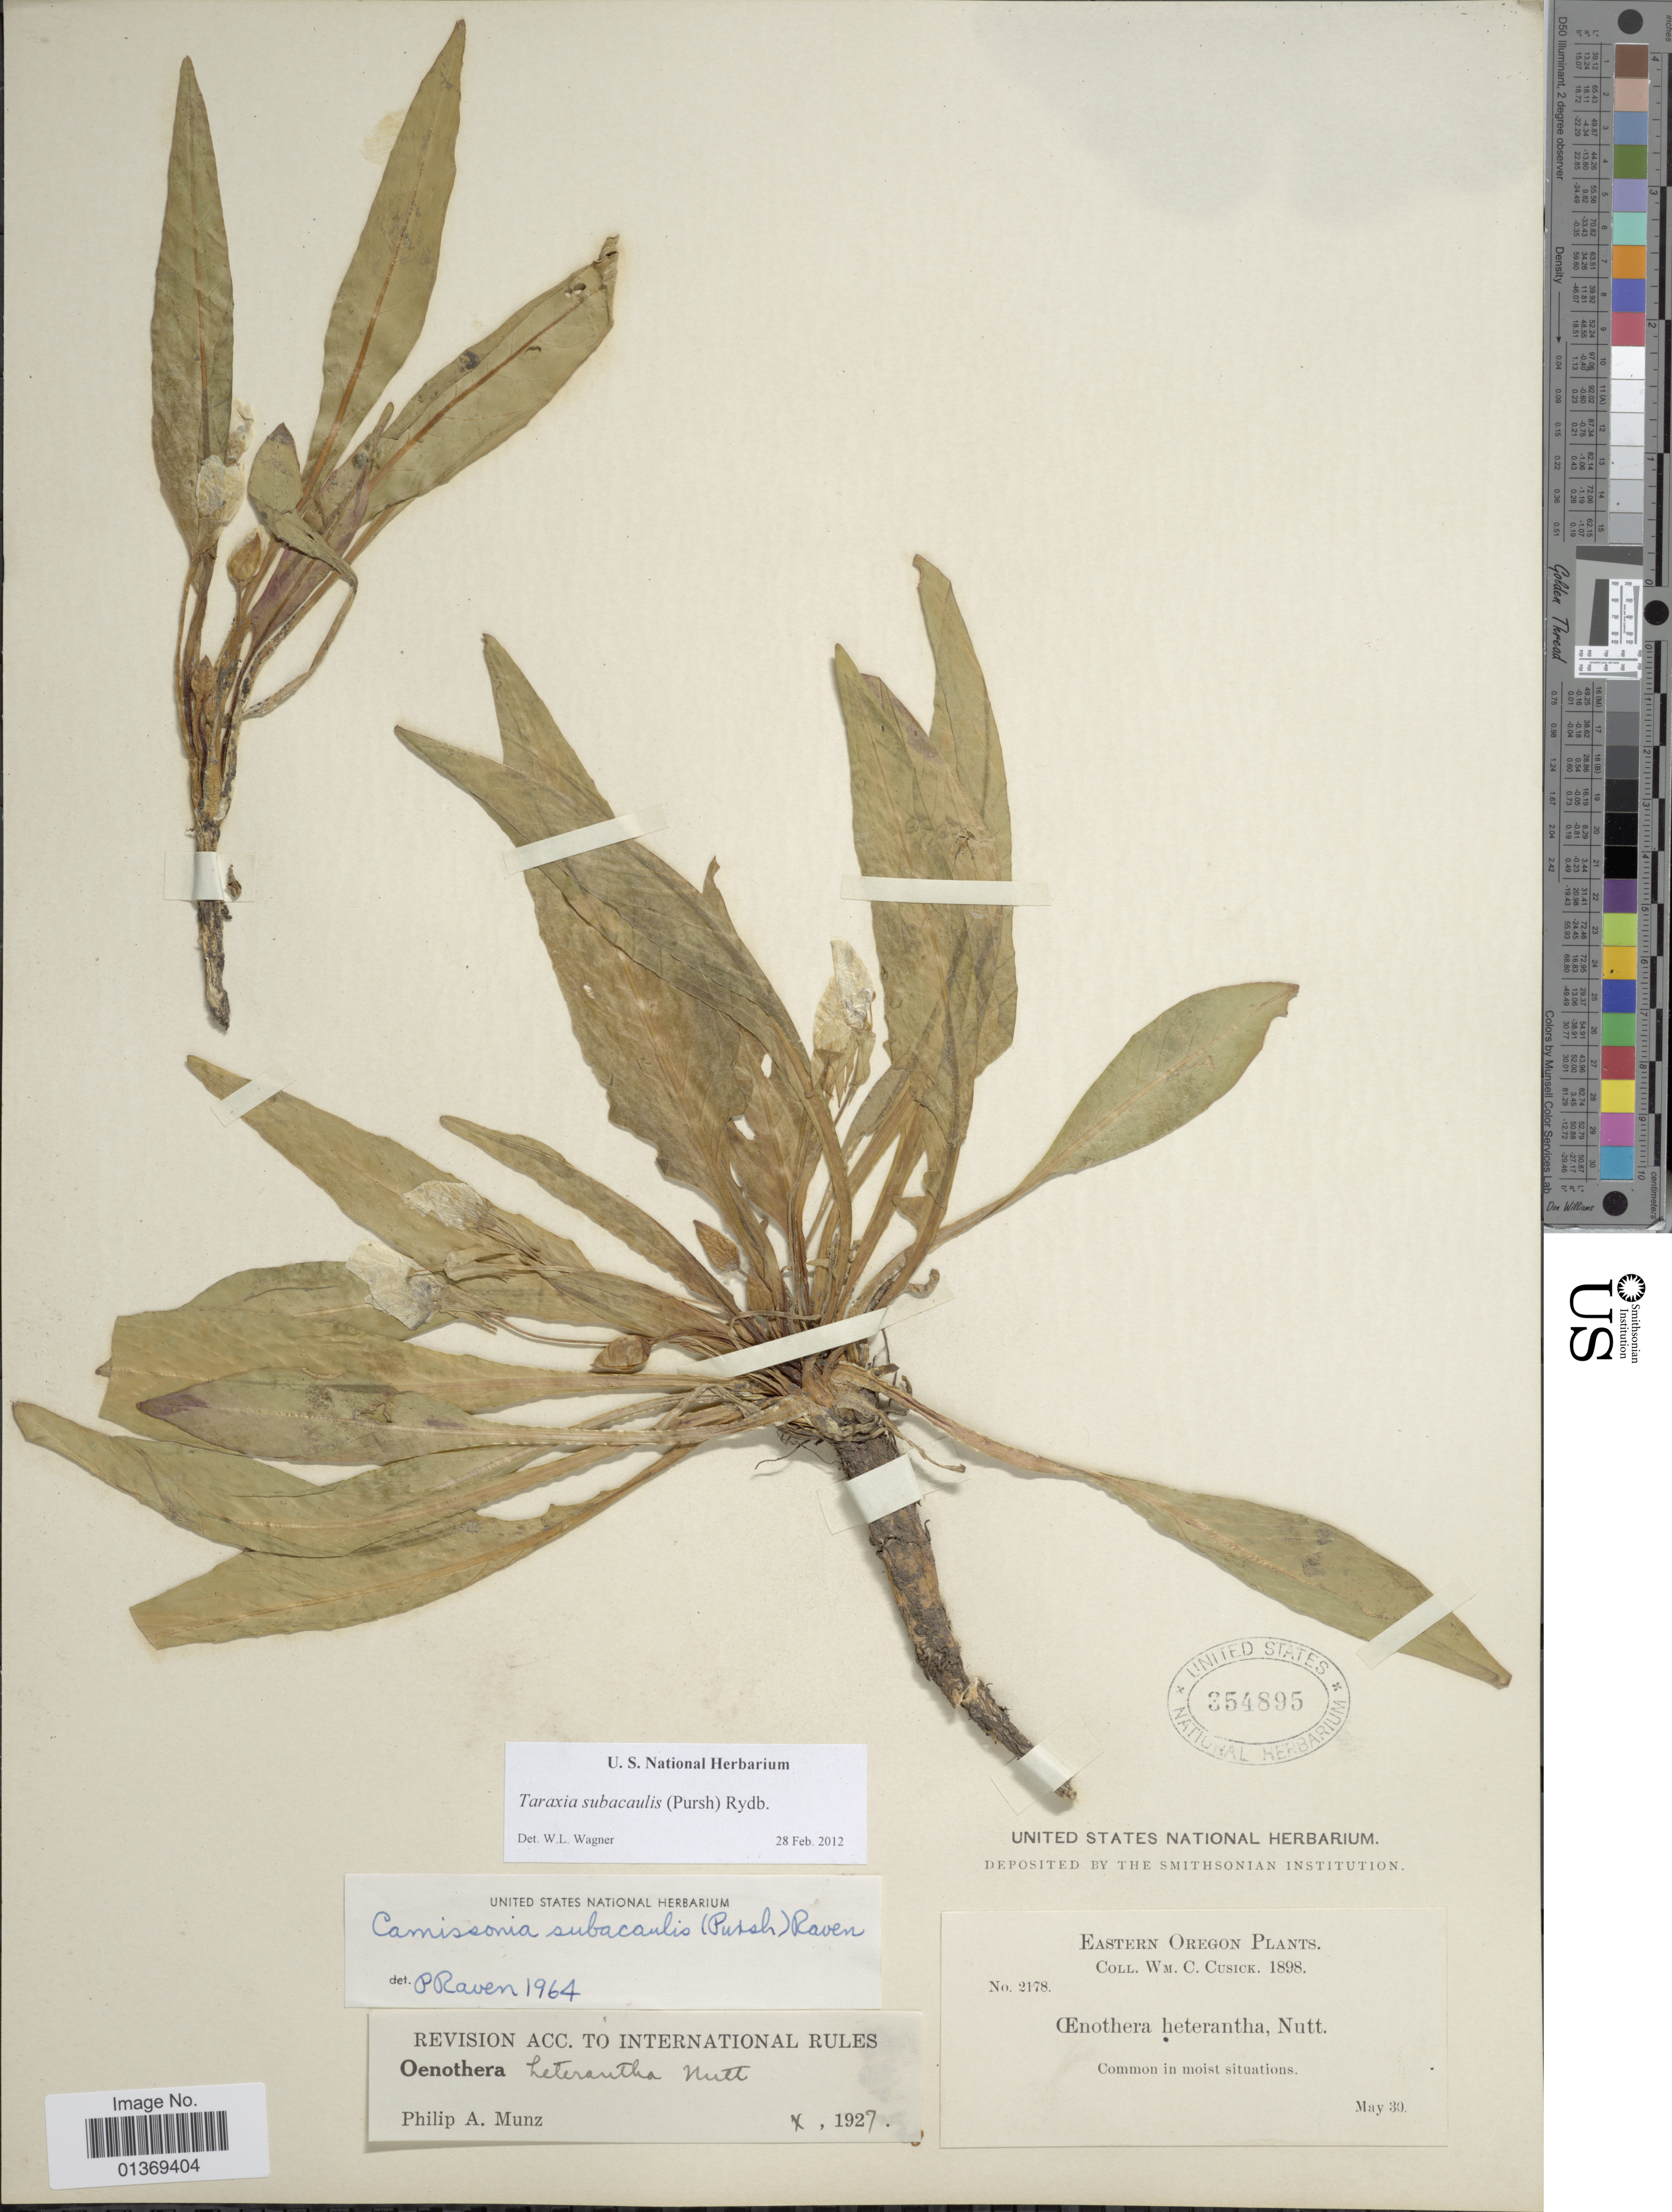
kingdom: Plantae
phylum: Tracheophyta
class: Magnoliopsida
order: Myrtales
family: Onagraceae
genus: Taraxia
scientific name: Taraxia subacaulis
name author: (Pursh) Rydb.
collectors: W. C. Cusick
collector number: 2178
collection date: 1898-05-30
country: United States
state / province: Oregon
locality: Eastern Oregon Plants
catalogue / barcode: US 354895